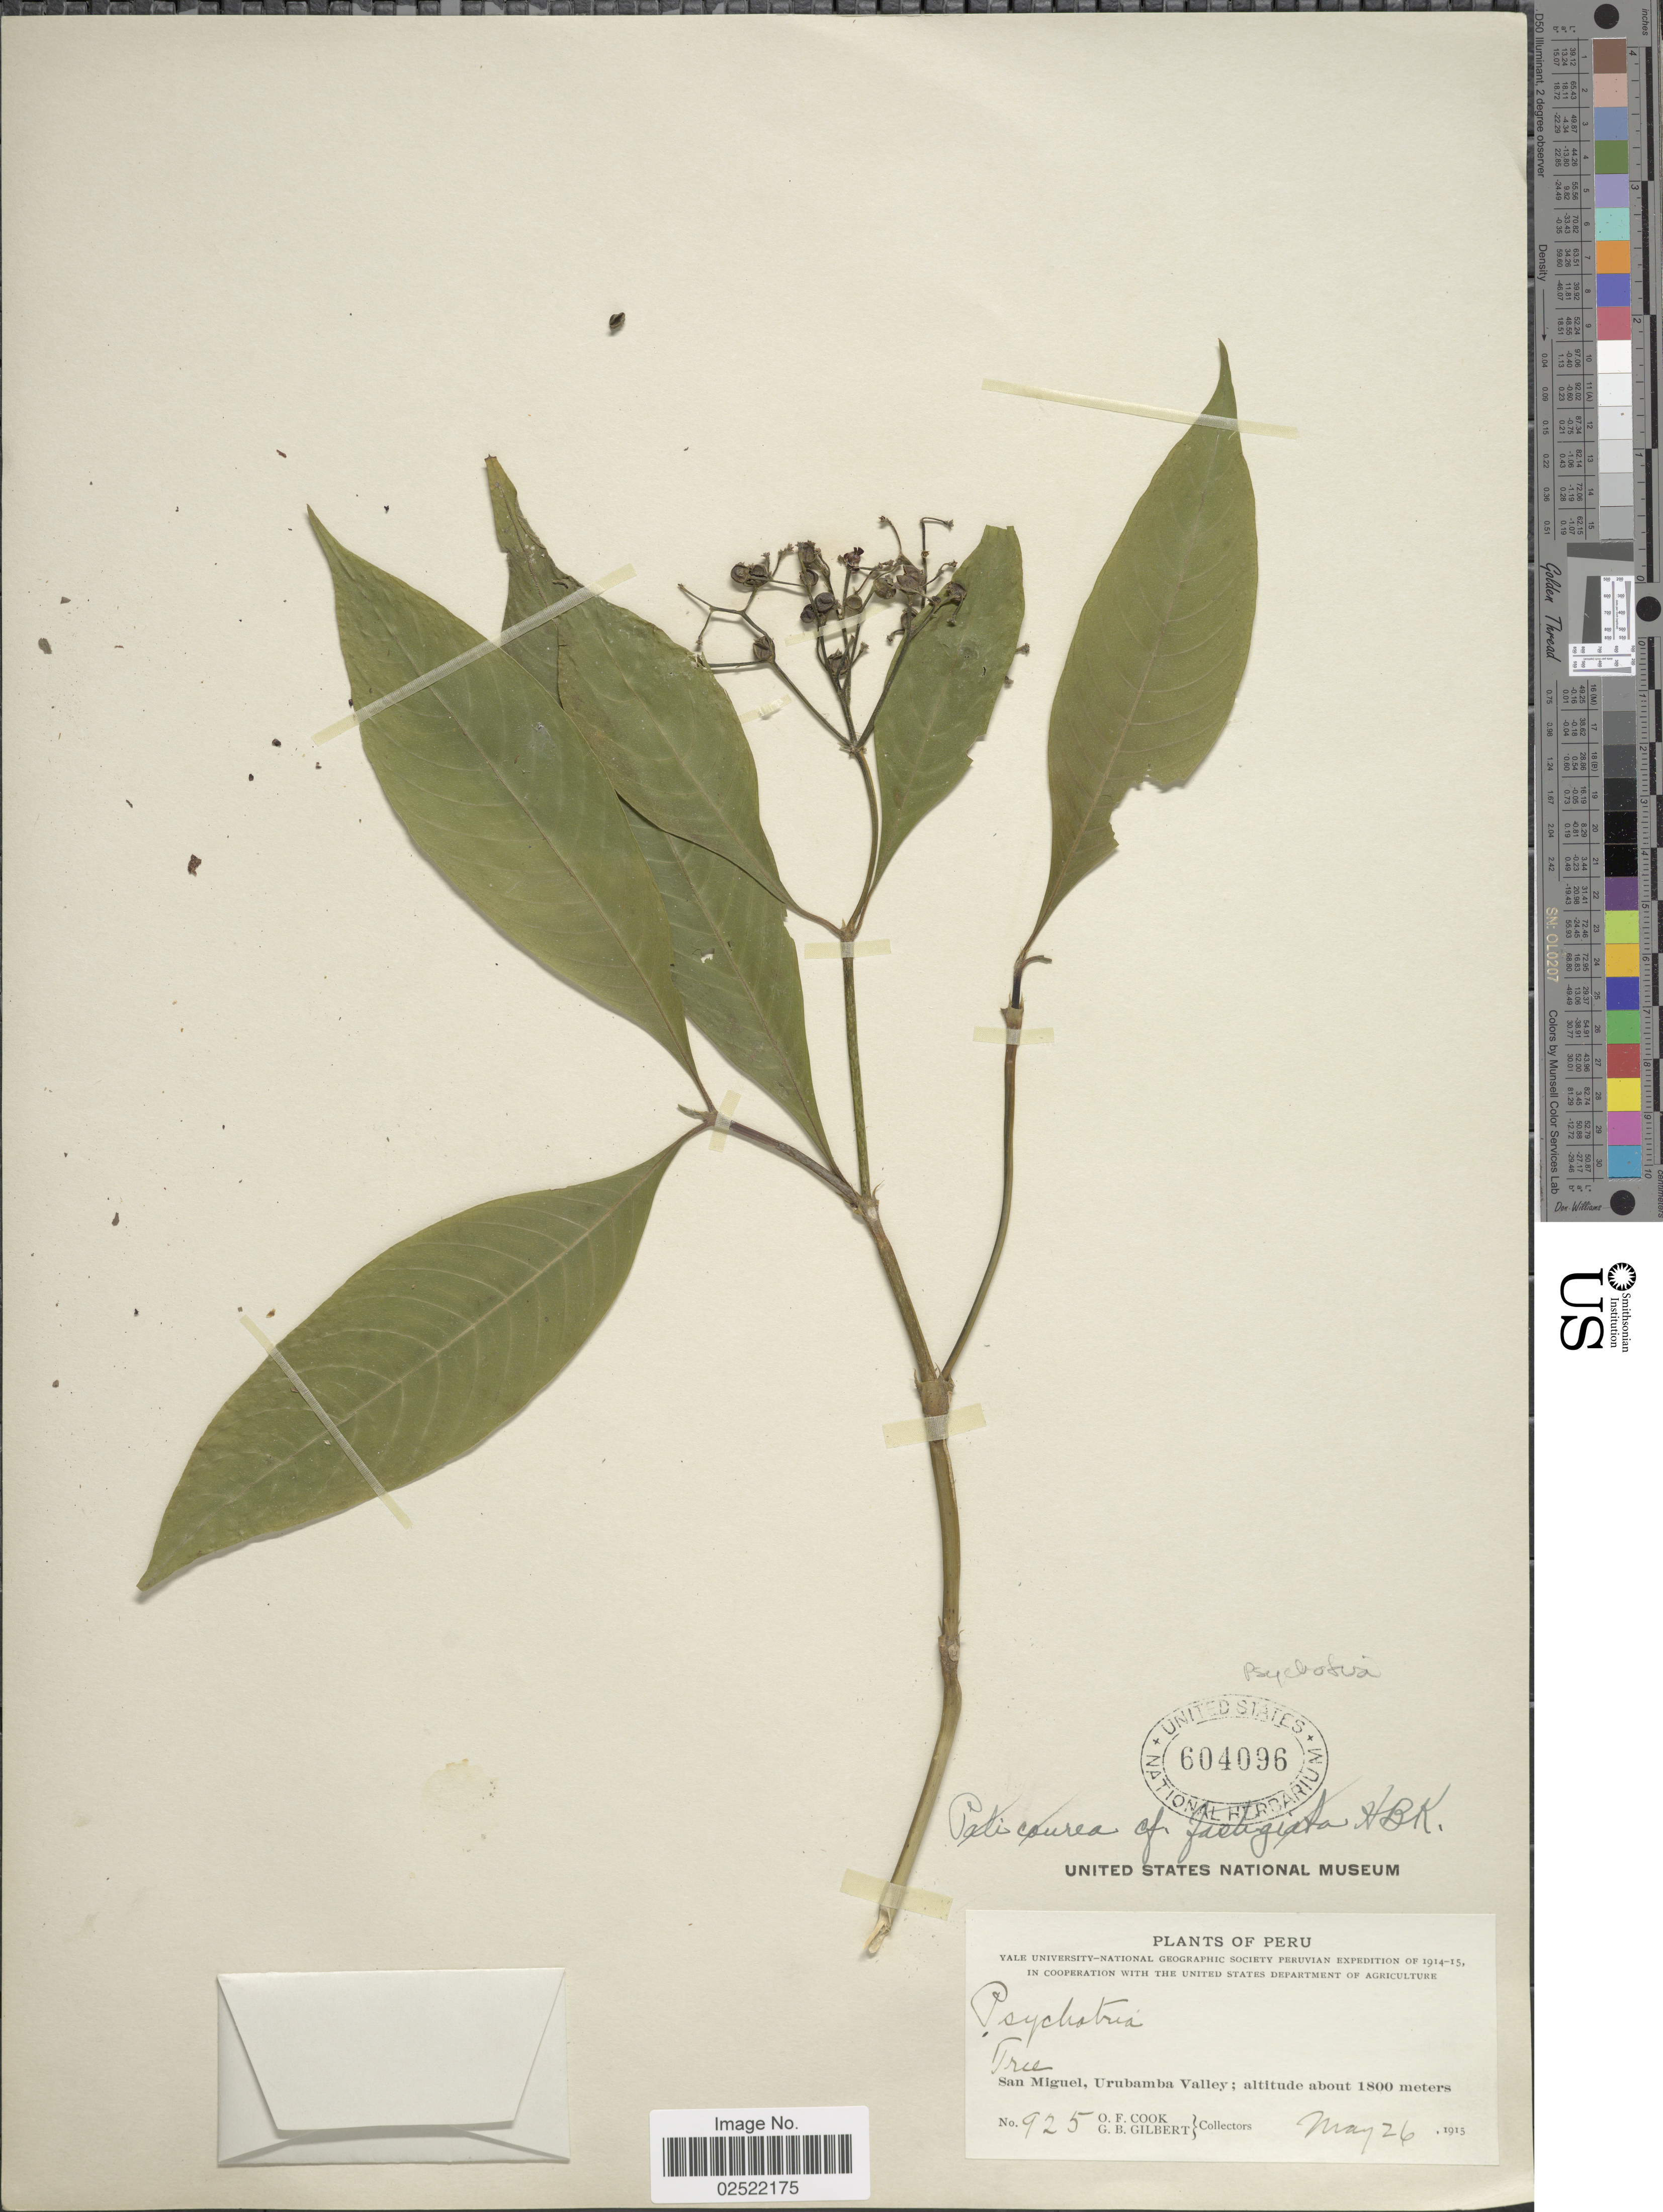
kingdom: Plantae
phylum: Tracheophyta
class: Magnoliopsida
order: Gentianales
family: Rubiaceae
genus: Psychotria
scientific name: Psychotria sp.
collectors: O. F. Cook & G. B. Gilbert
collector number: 925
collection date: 1915-05-26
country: Peru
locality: San Miguel, Urubamba Valley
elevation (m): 1800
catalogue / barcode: US 604096